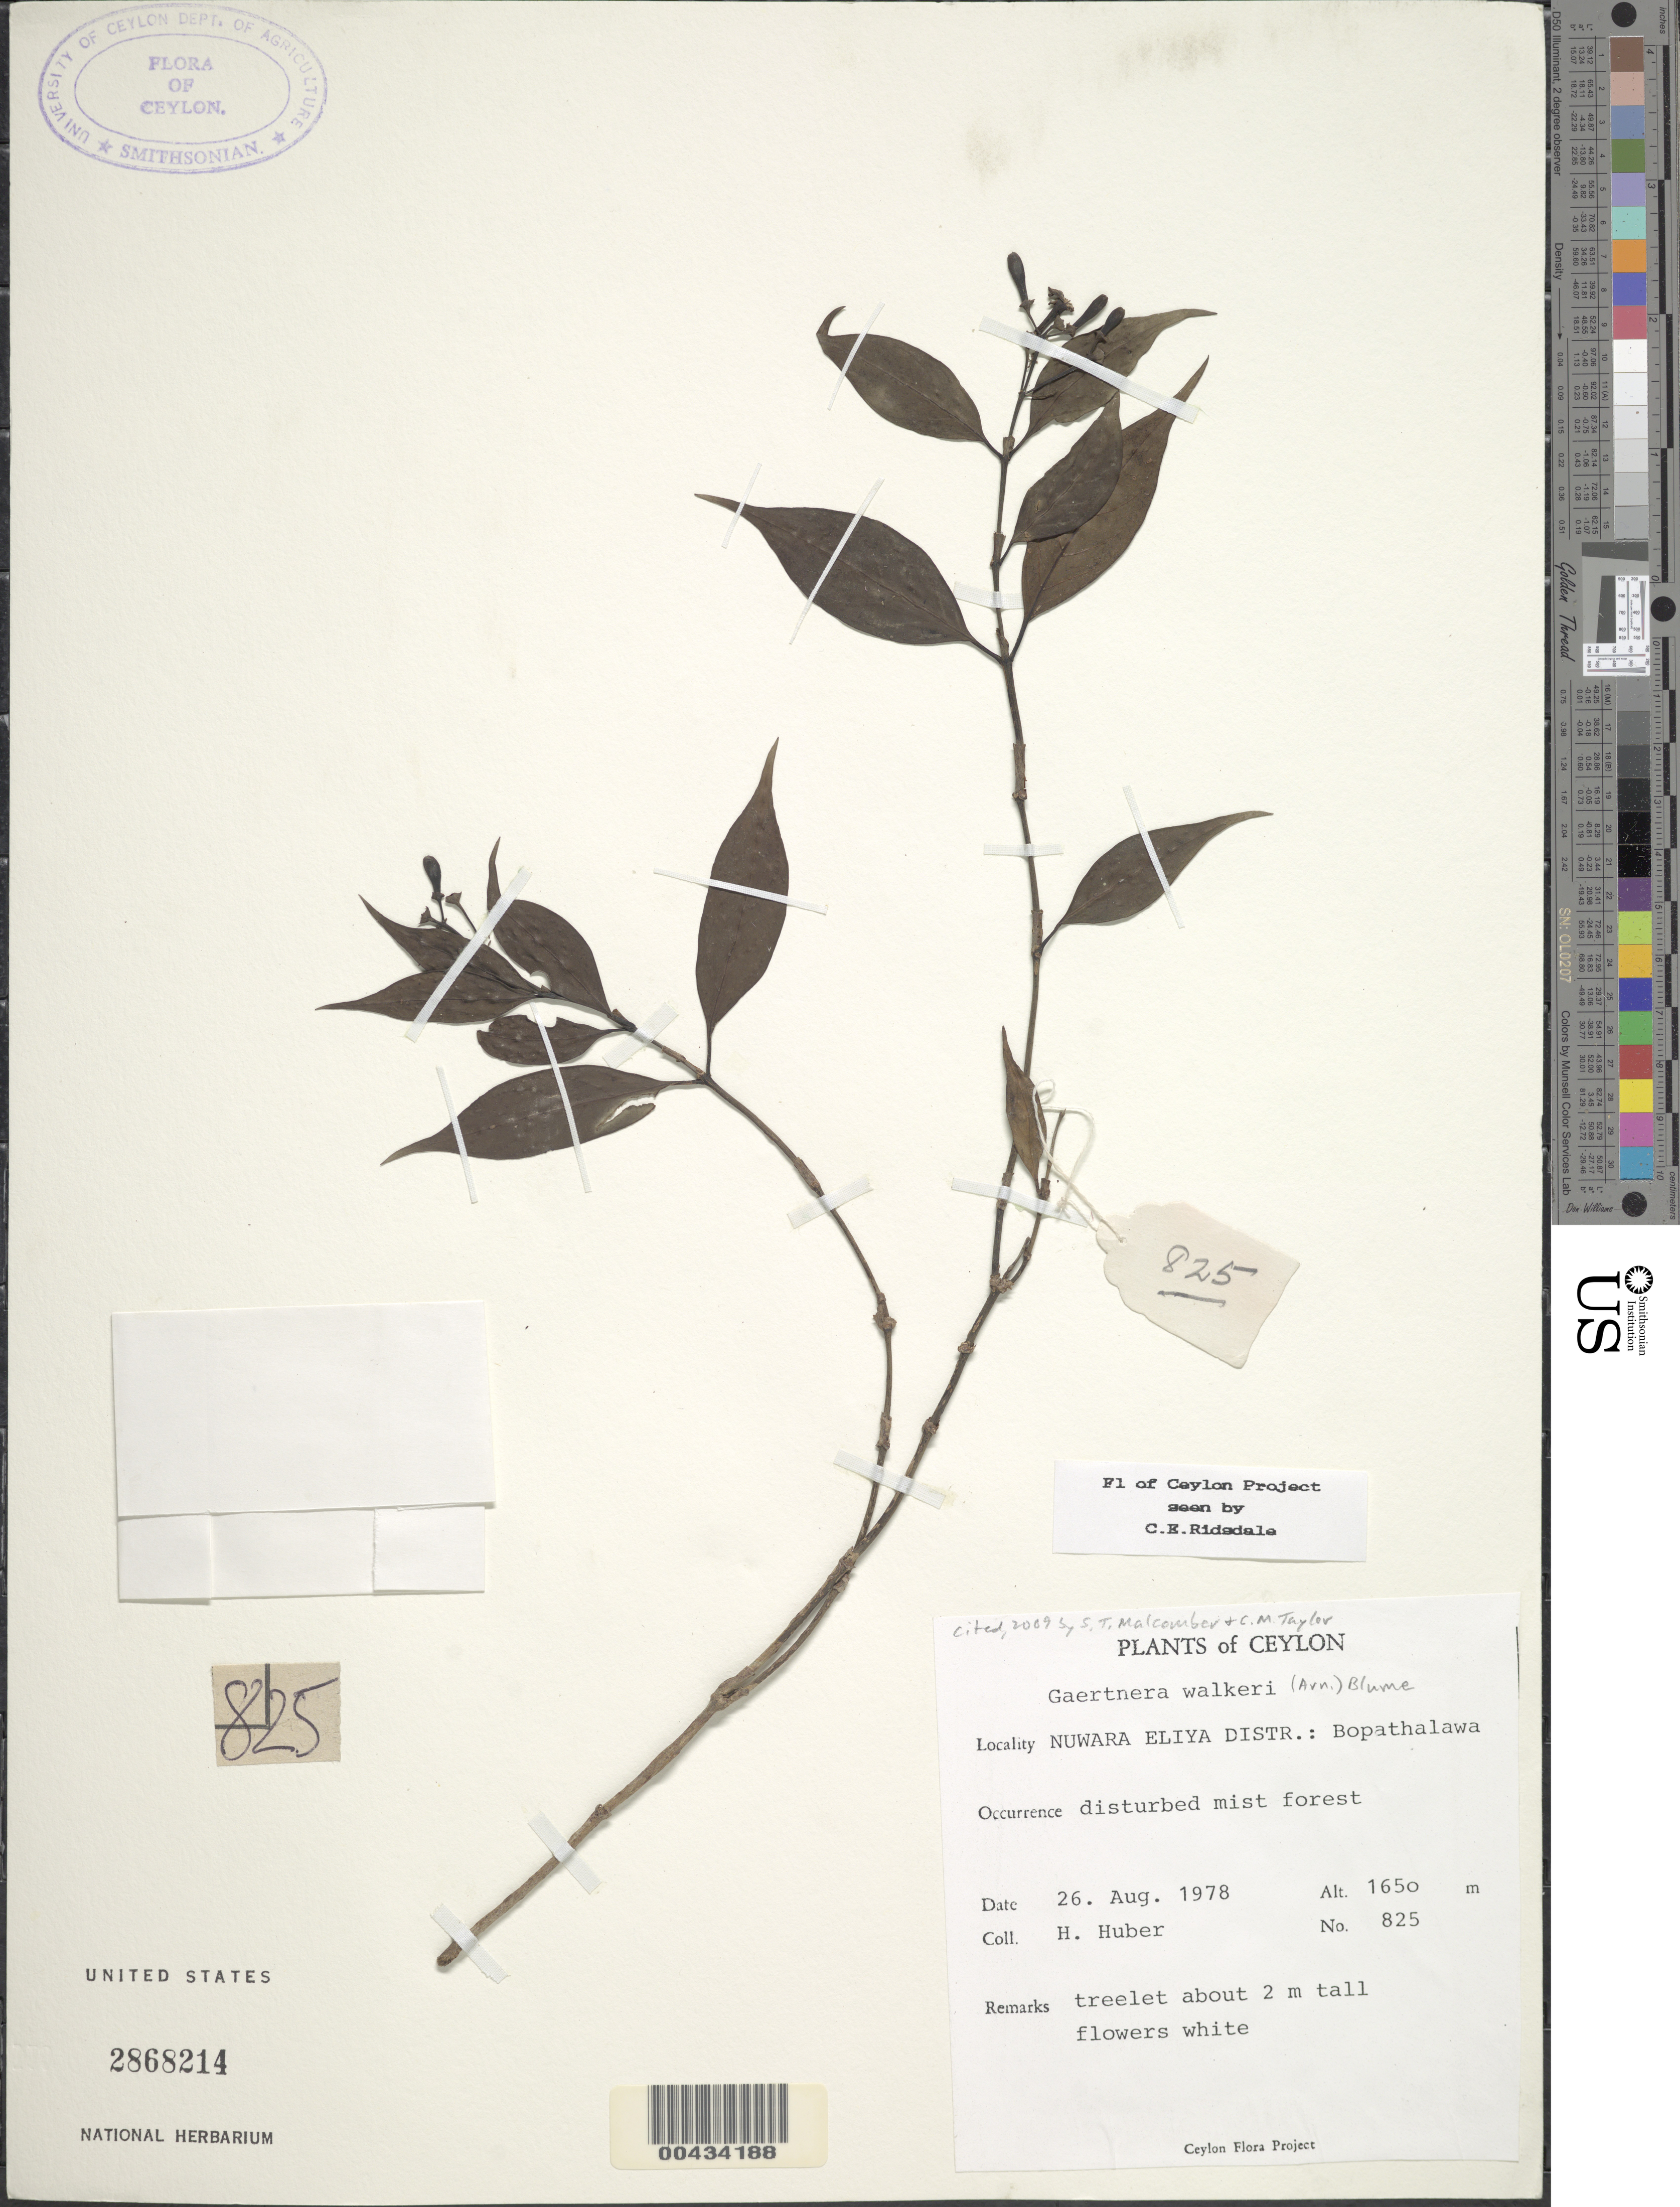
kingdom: Plantae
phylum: Tracheophyta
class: Magnoliopsida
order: Gentianales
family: Rubiaceae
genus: Gaertnera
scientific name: Gaertnera walkeri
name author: (Arn.) Blume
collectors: H. Huber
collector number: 825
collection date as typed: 26 Aug 1978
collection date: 1978-08-26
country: Sri Lanka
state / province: Central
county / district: Nuwara Eliya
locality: Bopathalawa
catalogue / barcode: US 2868214